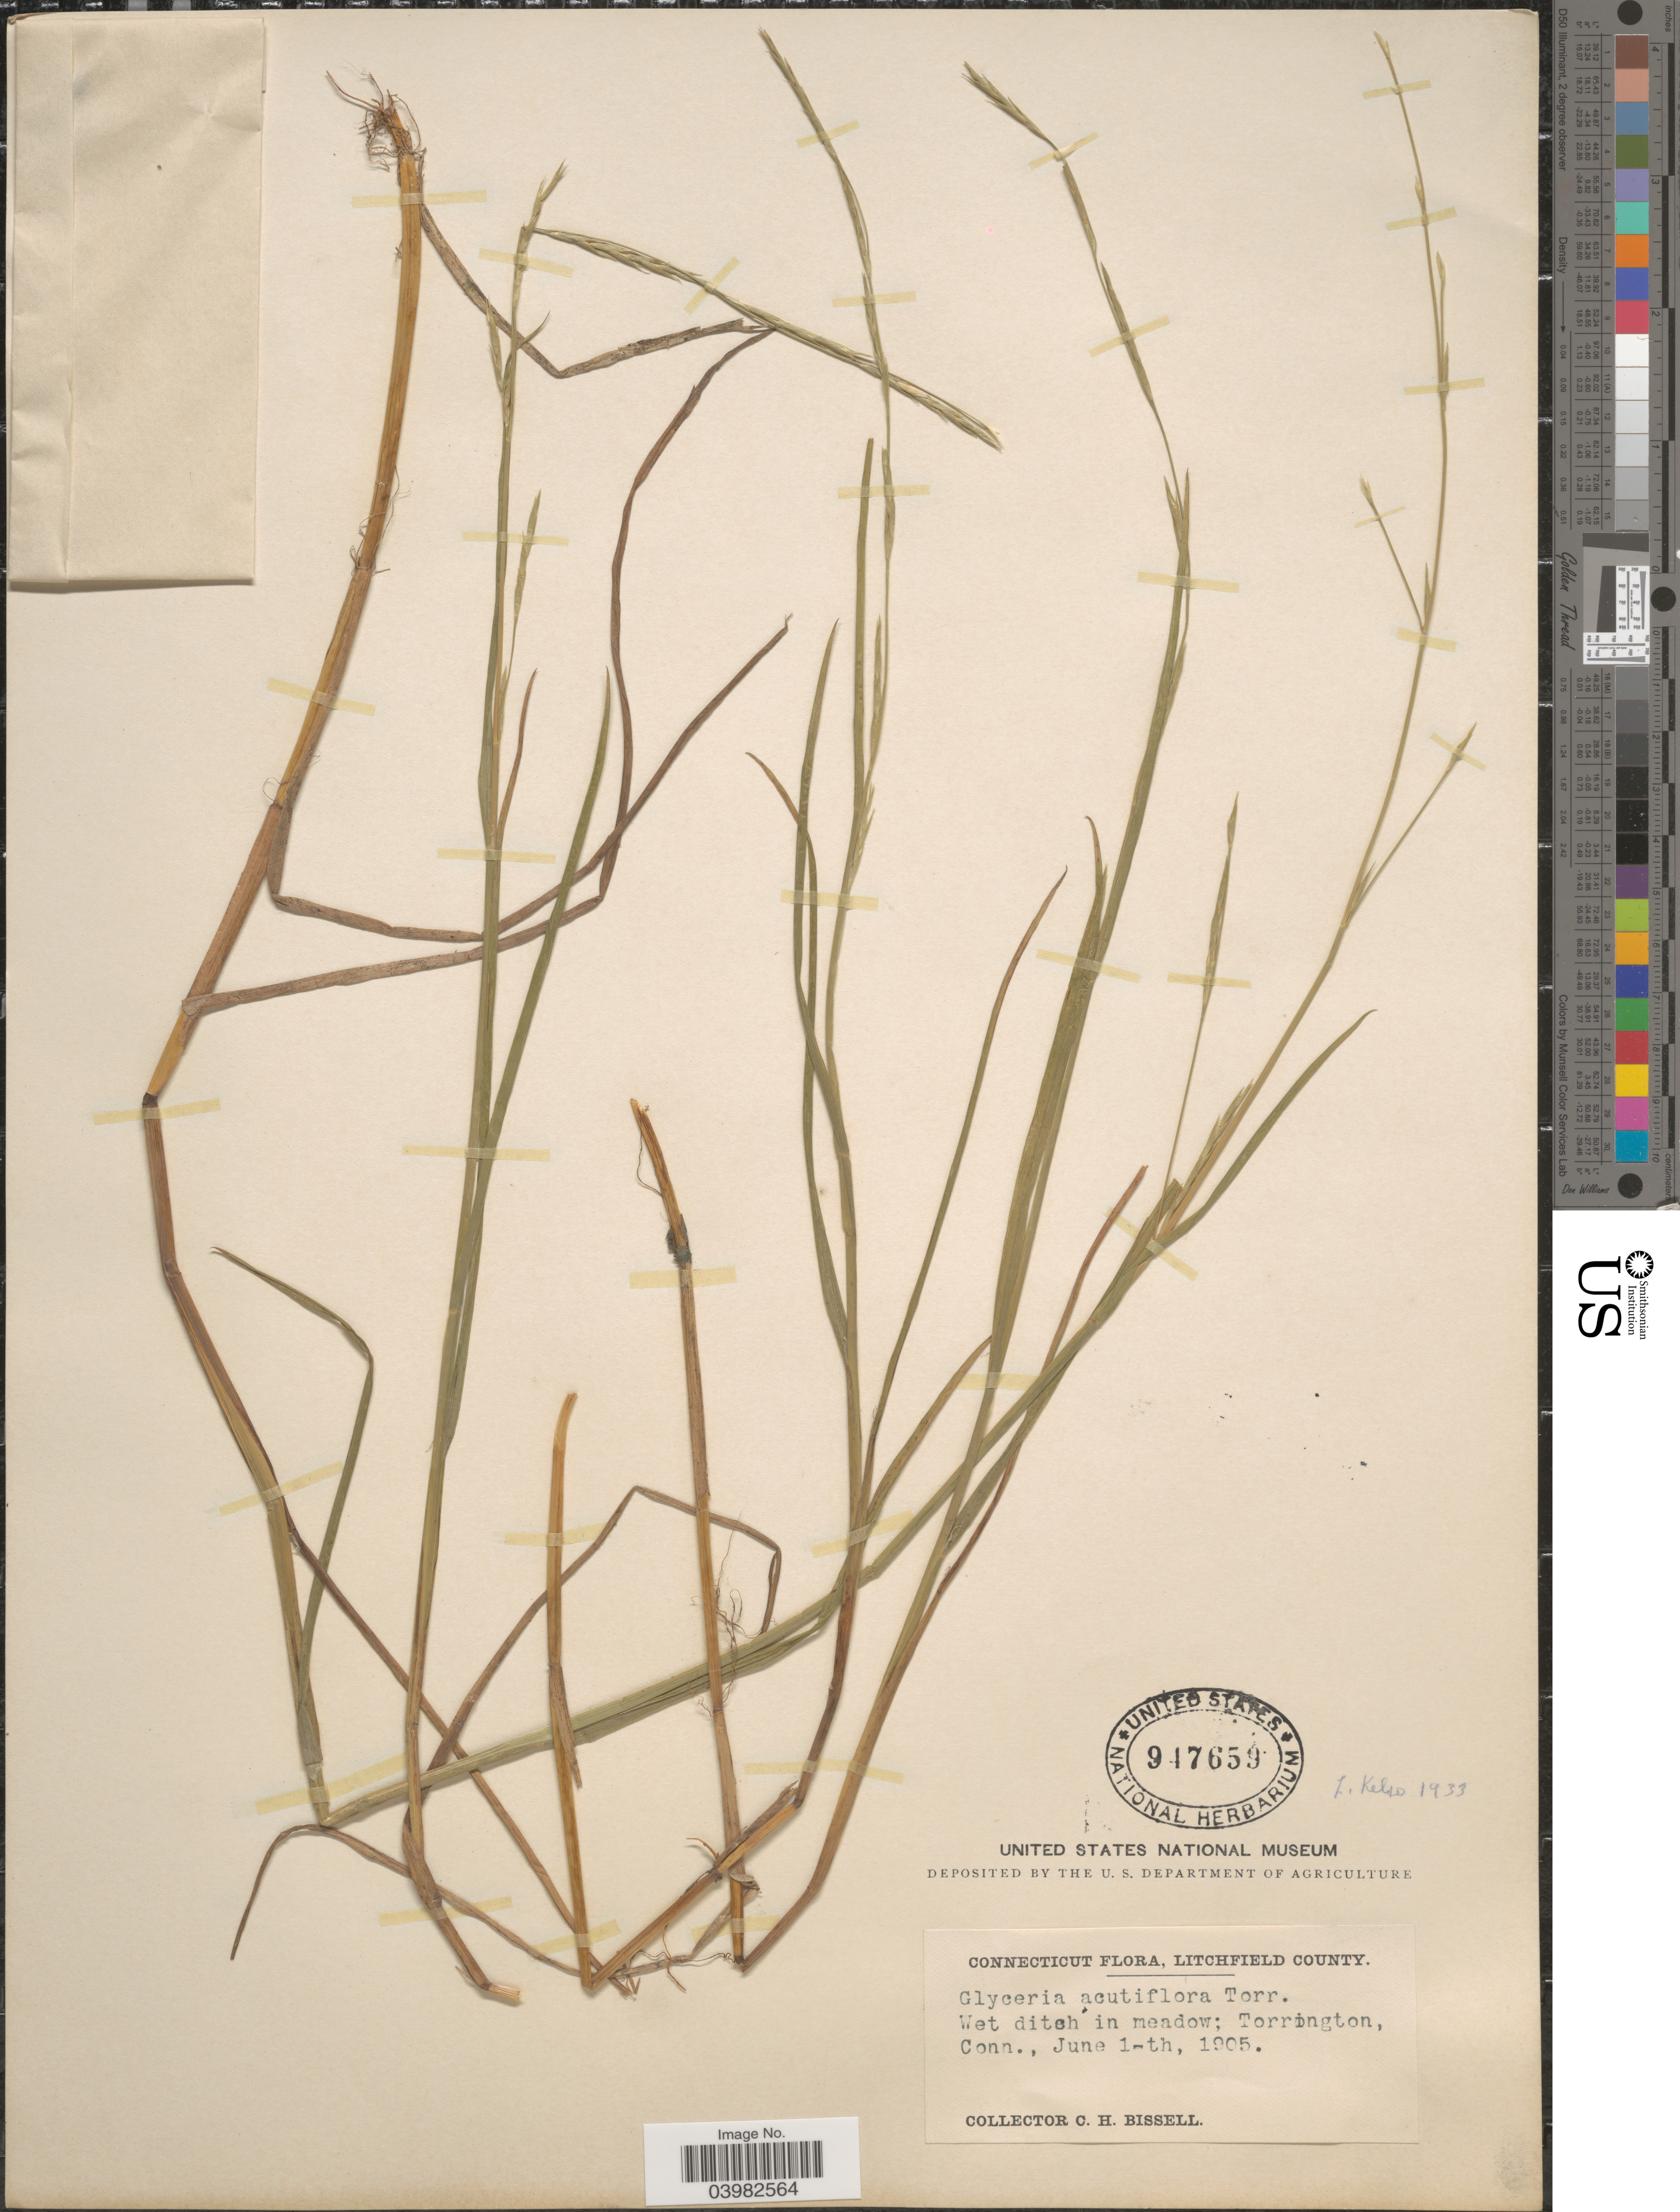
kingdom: Plantae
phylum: Tracheophyta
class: Liliopsida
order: Poales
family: Poaceae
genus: Glyceria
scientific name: Glyceria acutiflora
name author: Torr.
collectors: C. Bissell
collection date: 1905-06-01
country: United States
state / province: Connecticut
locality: Litchfield County. Torrington.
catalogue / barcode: US 947659